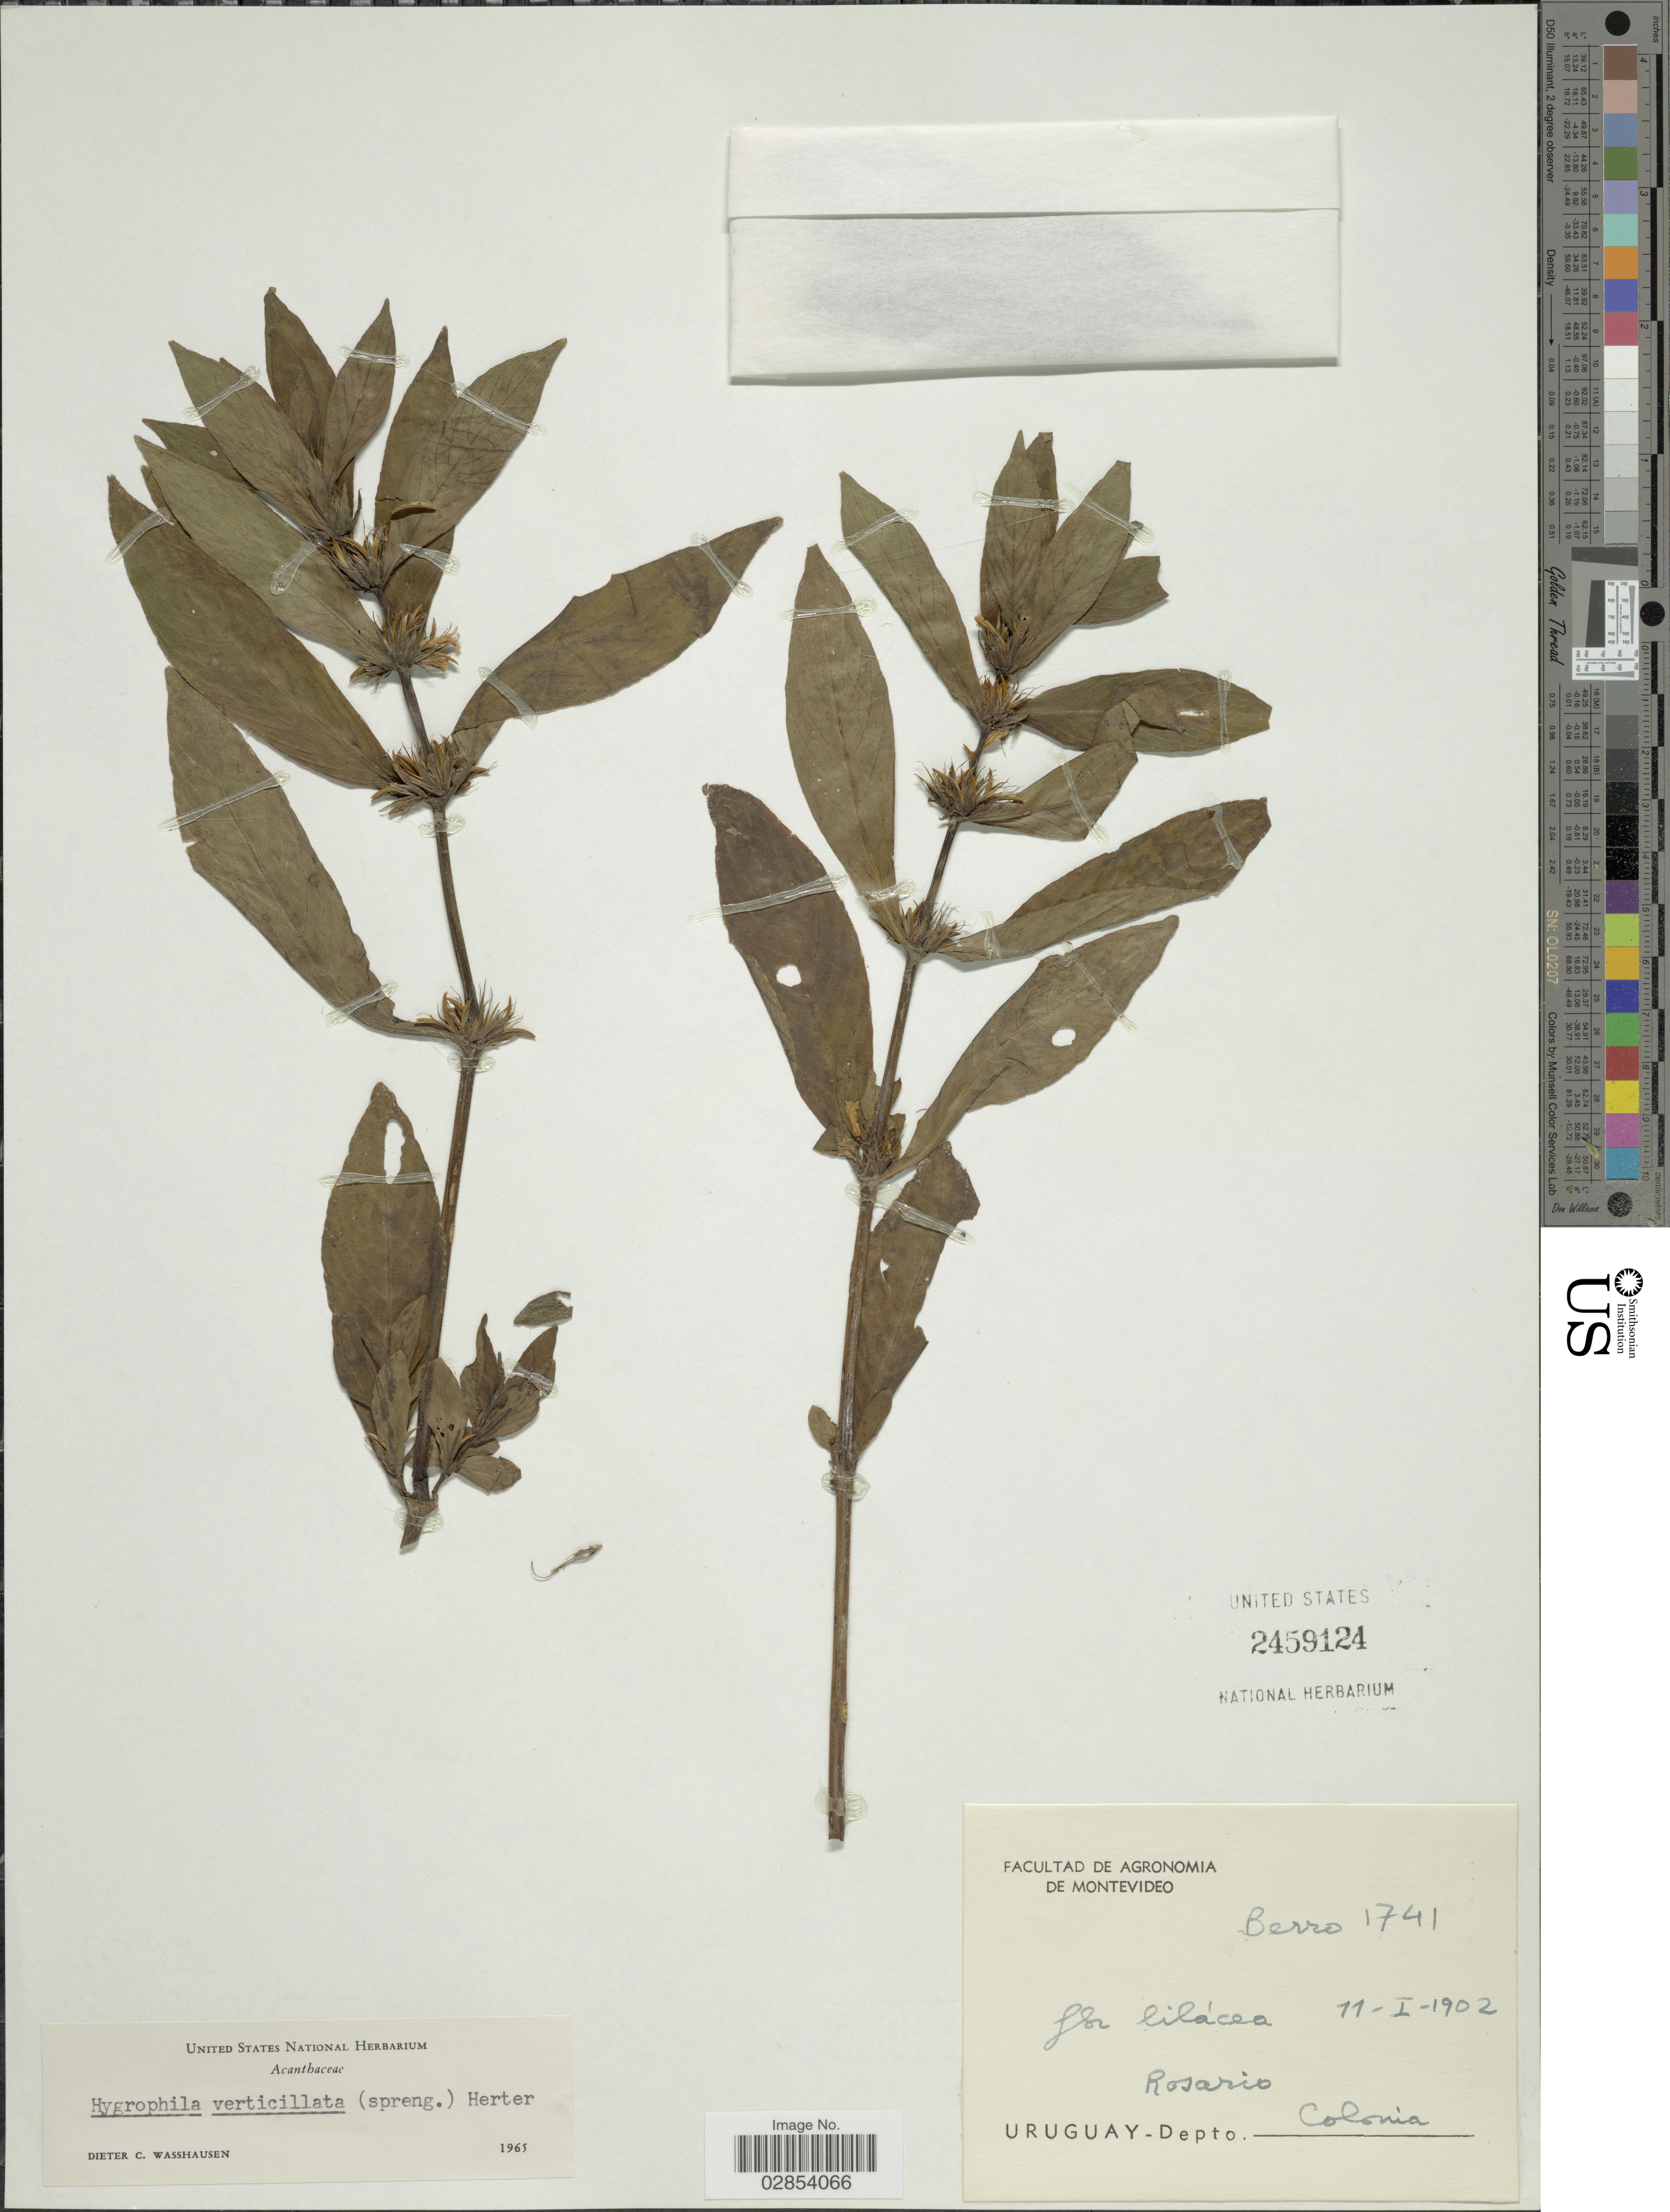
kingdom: Plantae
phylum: Tracheophyta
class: Magnoliopsida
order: Lamiales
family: Acanthaceae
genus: Hygrophila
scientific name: Hygrophila costata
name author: Nees & T. Nees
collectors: Berro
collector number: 1741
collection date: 1902-01-11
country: Uruguay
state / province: Colonia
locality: Rosario, Depto. Colonia.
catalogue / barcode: US 2459124